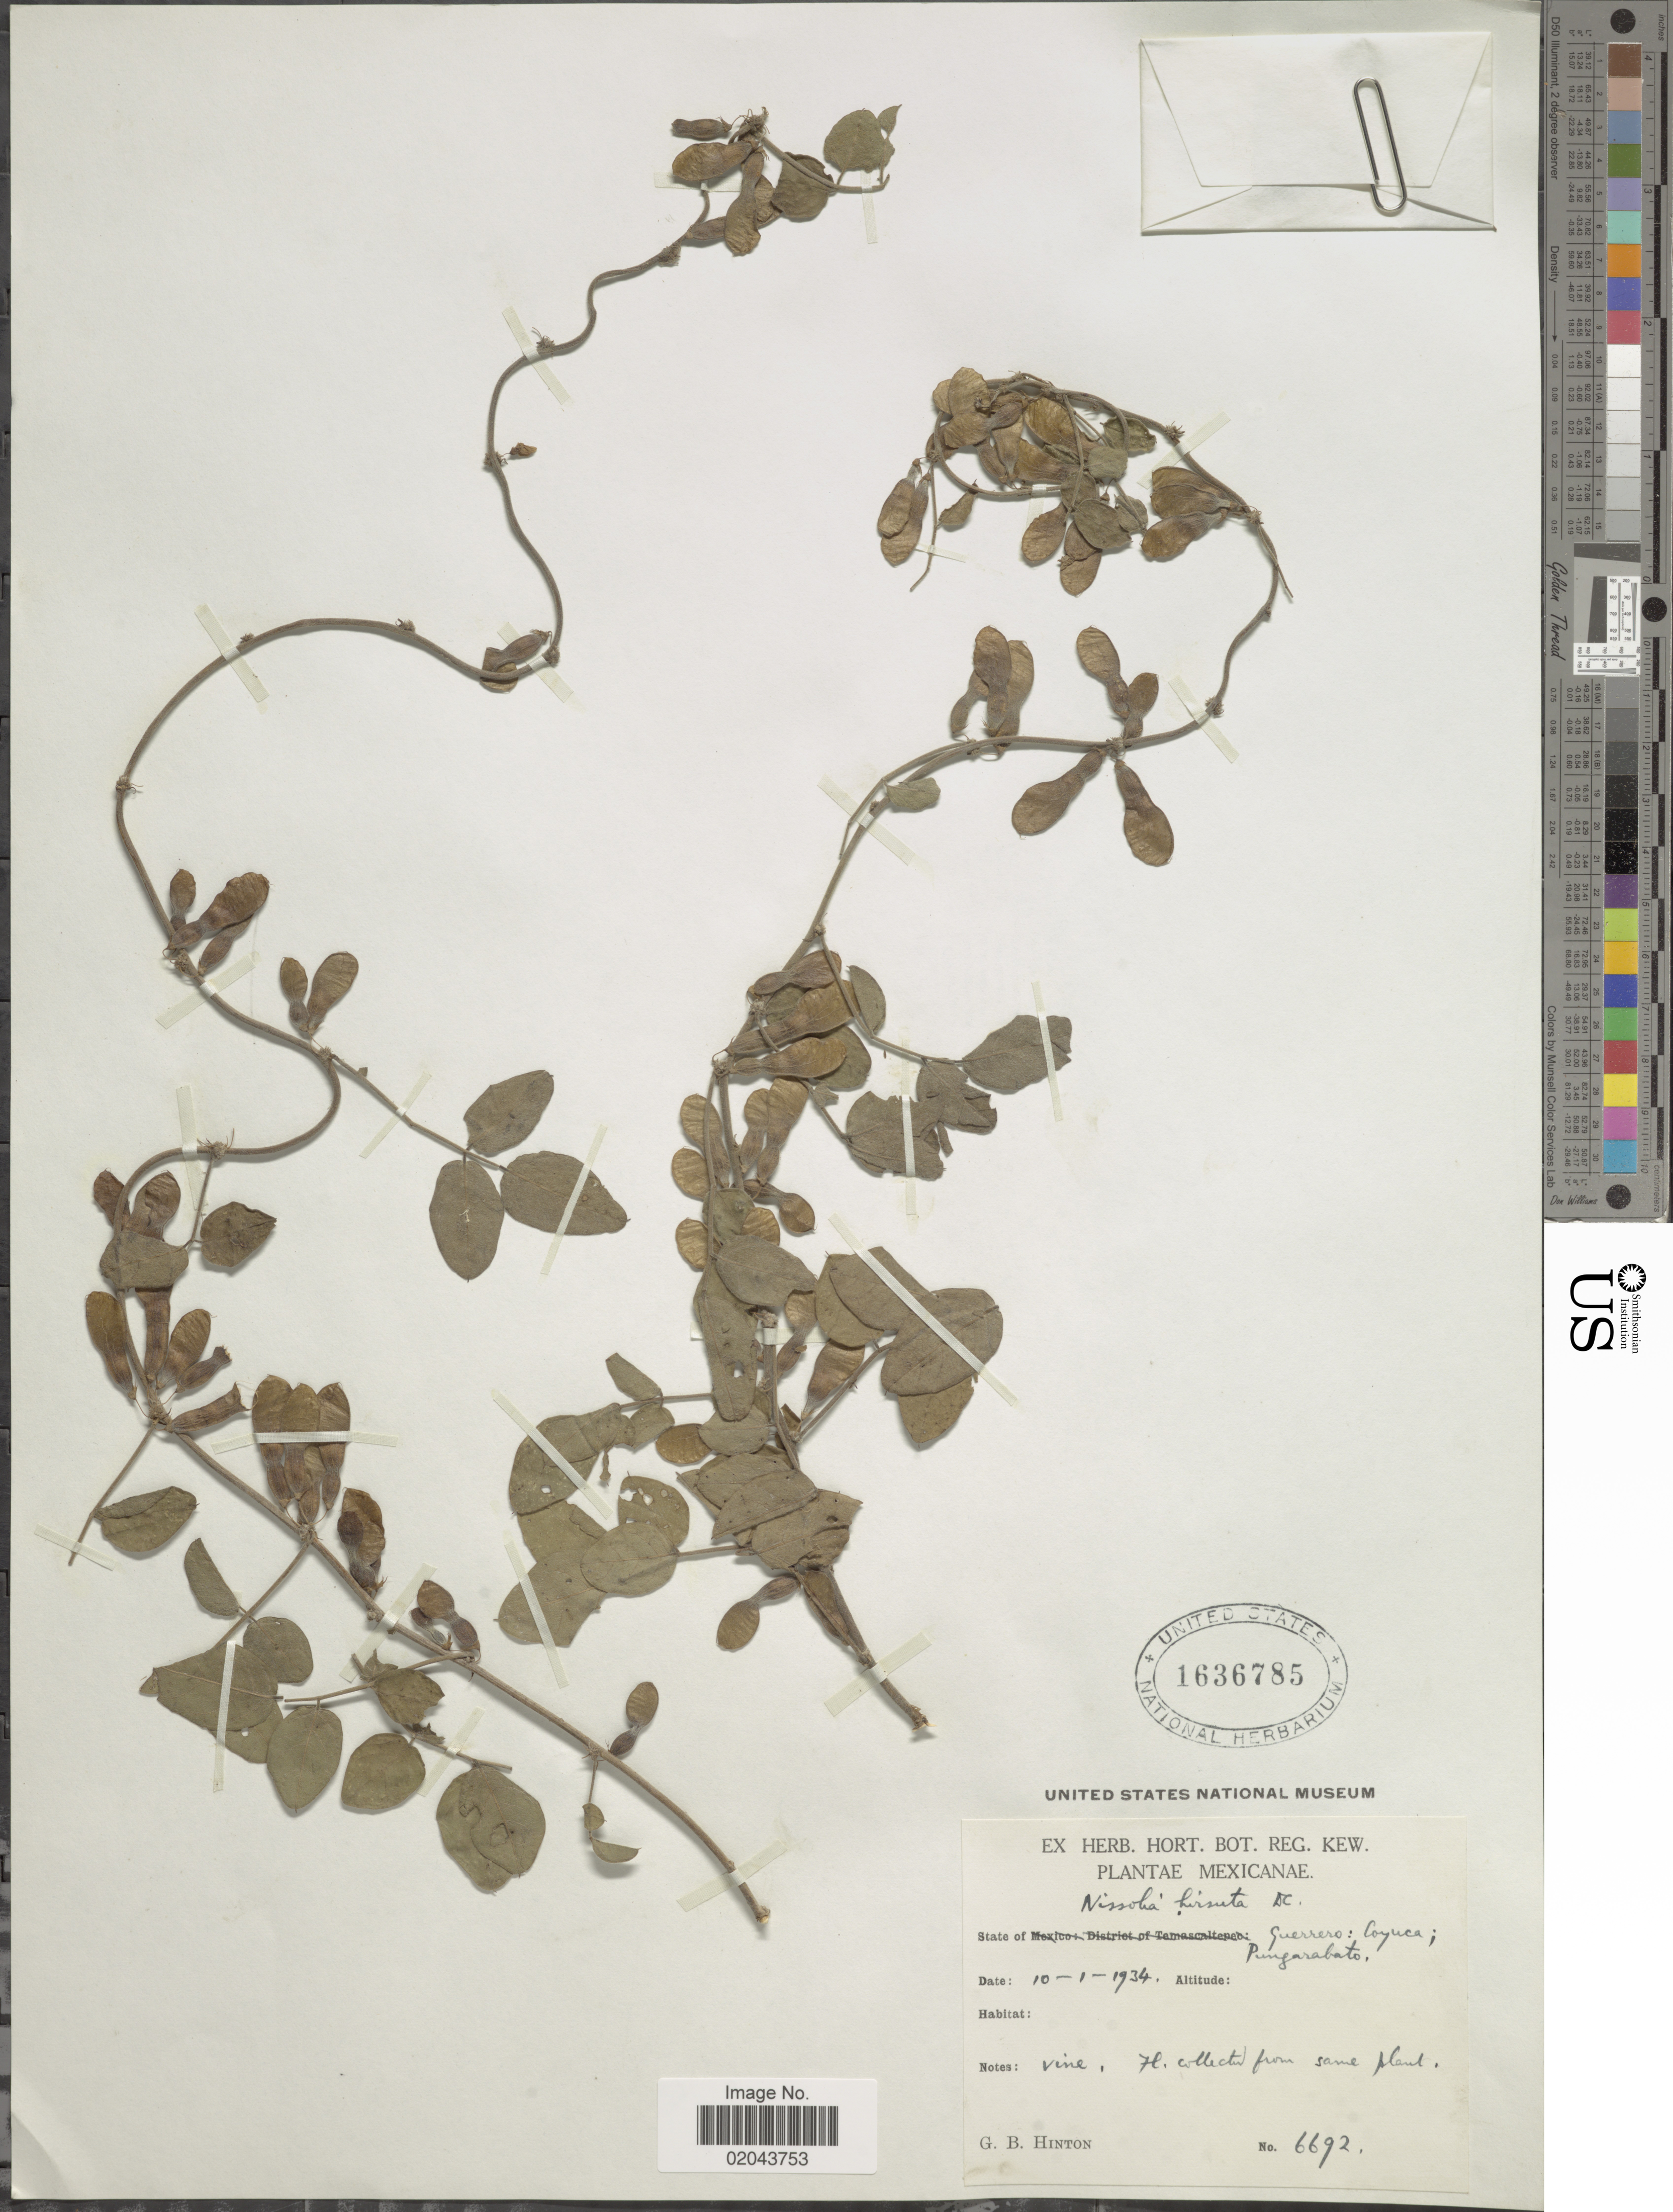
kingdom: Plantae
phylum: Tracheophyta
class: Magnoliopsida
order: Fabales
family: Fabaceae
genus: Nissolia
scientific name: Nissolia microptera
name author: Poir.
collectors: G. B. Hinton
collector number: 6692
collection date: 1934-10-01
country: Mexico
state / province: Guerrero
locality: Coyuca; Pungarabato.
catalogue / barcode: US 1636785